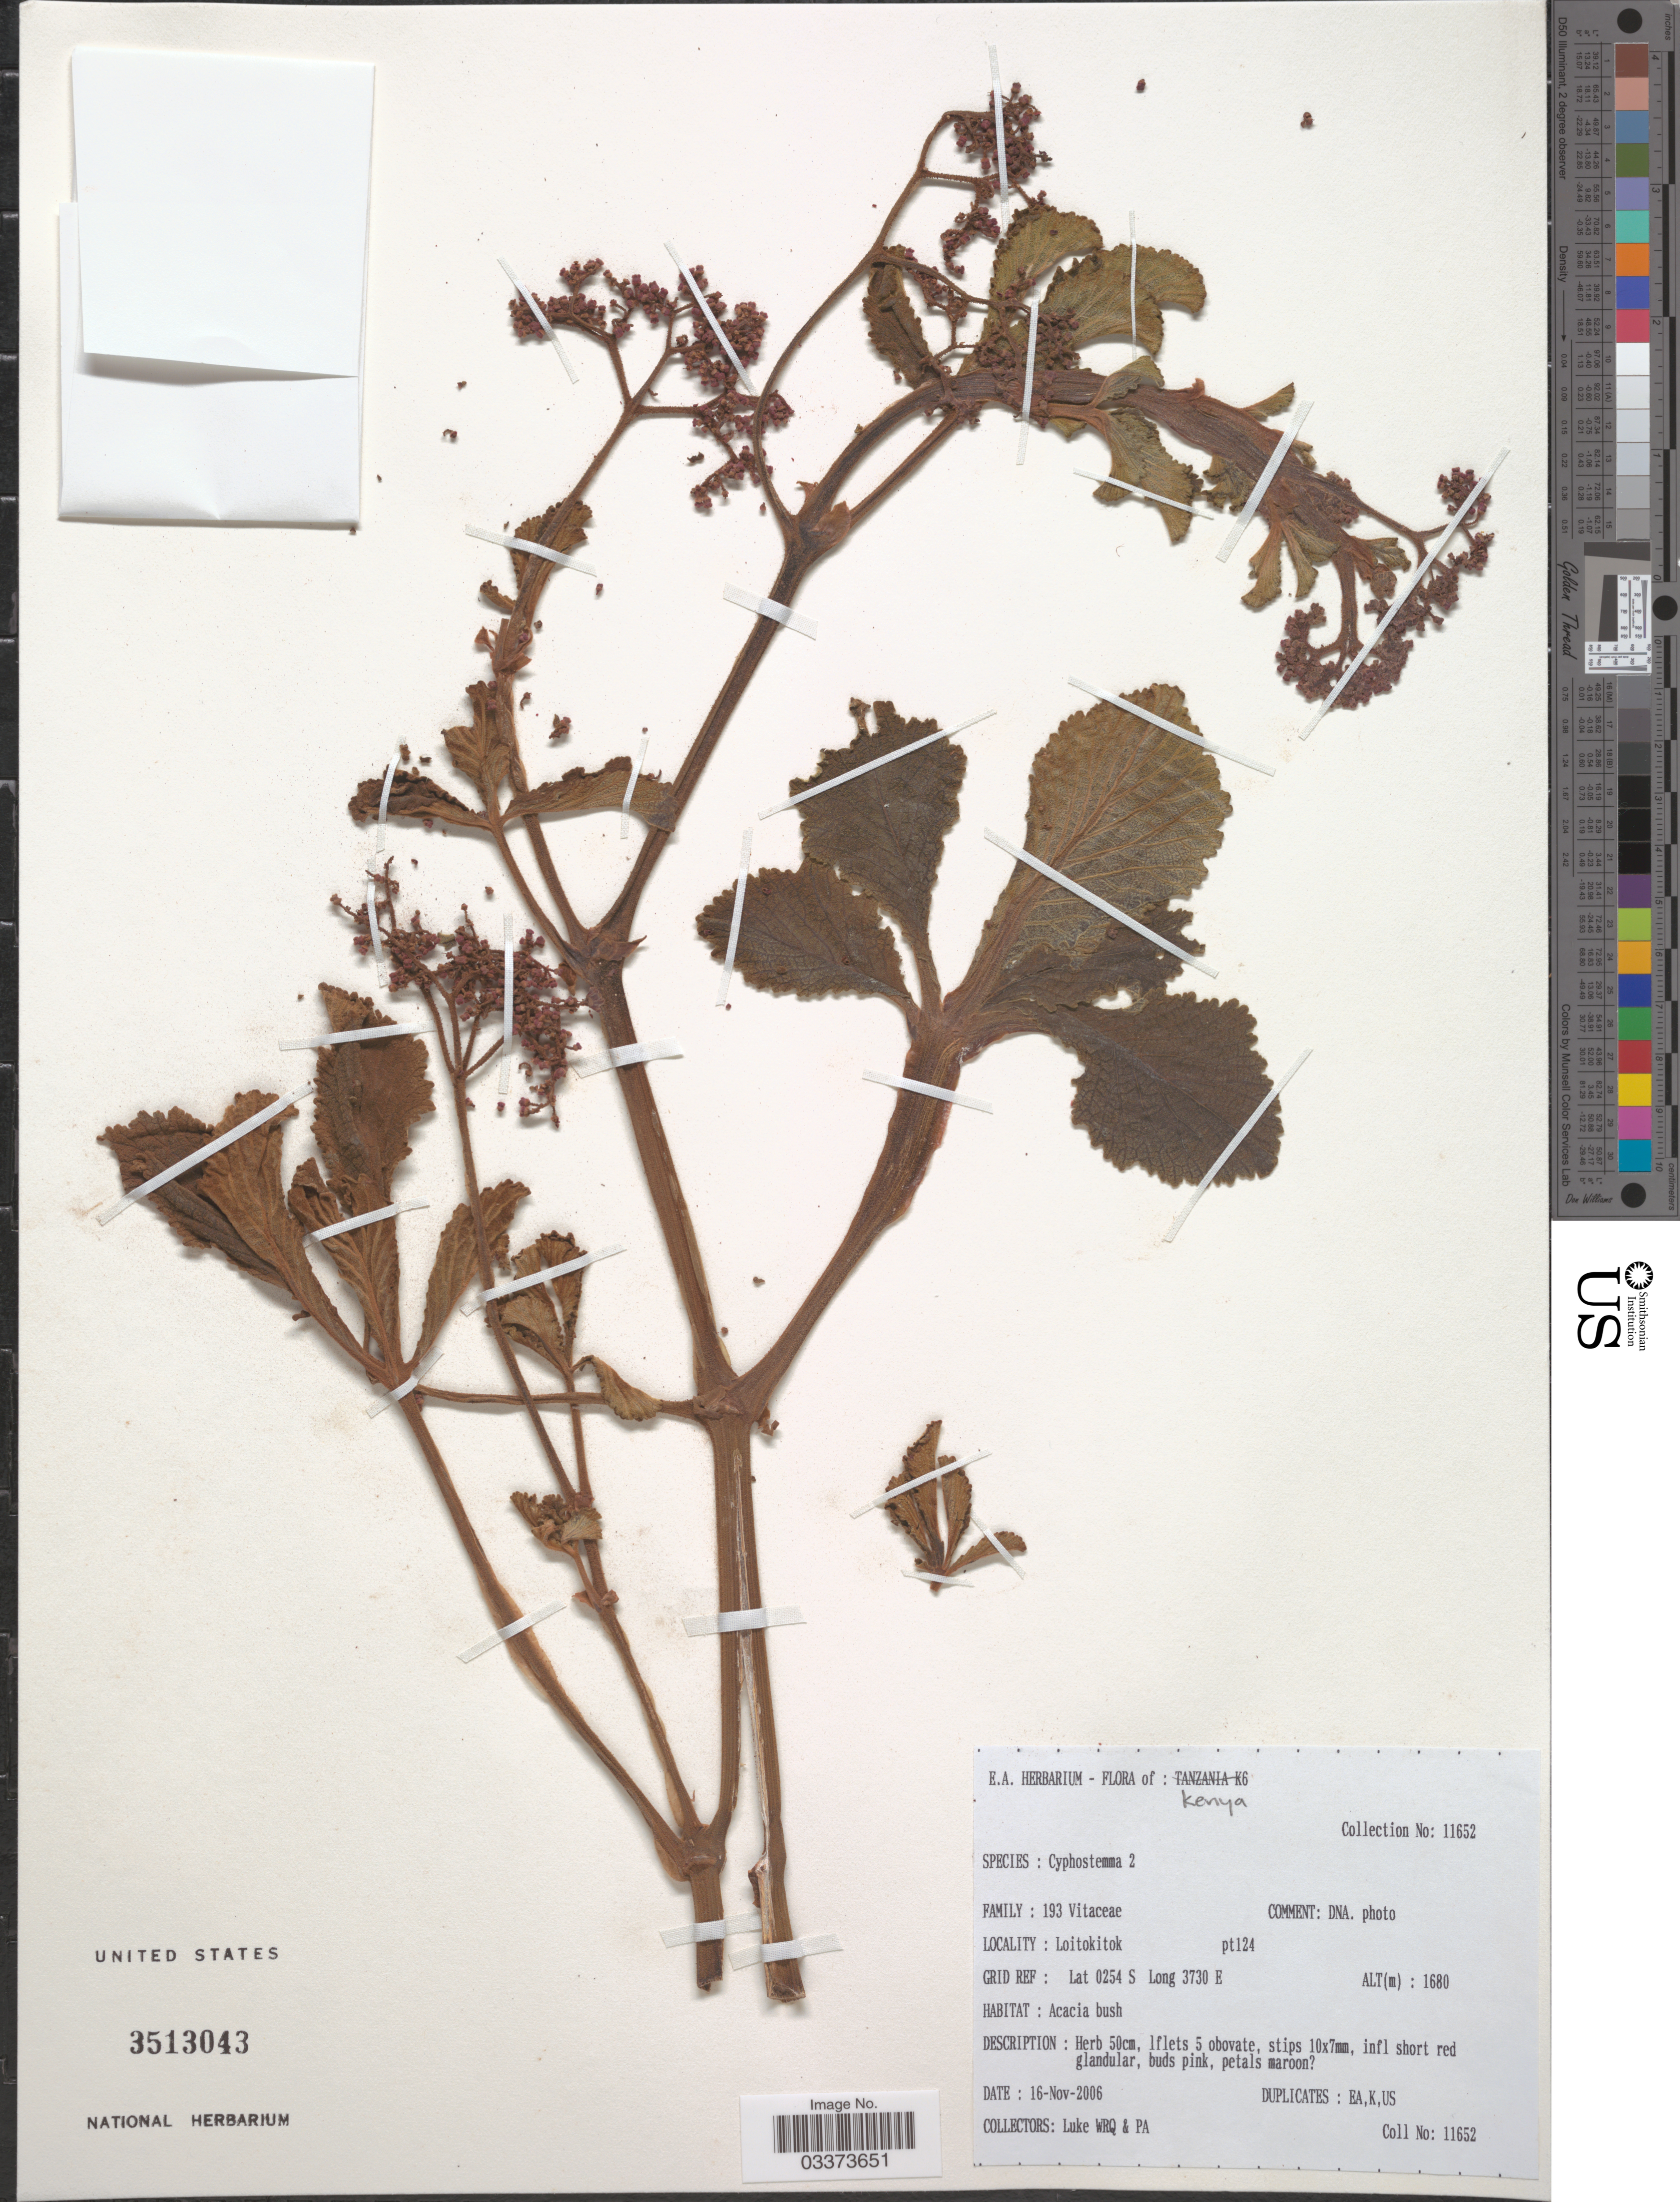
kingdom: Plantae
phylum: Tracheophyta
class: Magnoliopsida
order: Vitales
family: Vitaceae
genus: Cyphostemma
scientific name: Cyphostemma sp.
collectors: Q. Luke & P. Luke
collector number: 11652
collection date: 2006-11-16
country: Kenya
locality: Loitokitok. pt124.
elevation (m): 1680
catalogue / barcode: US 3513043